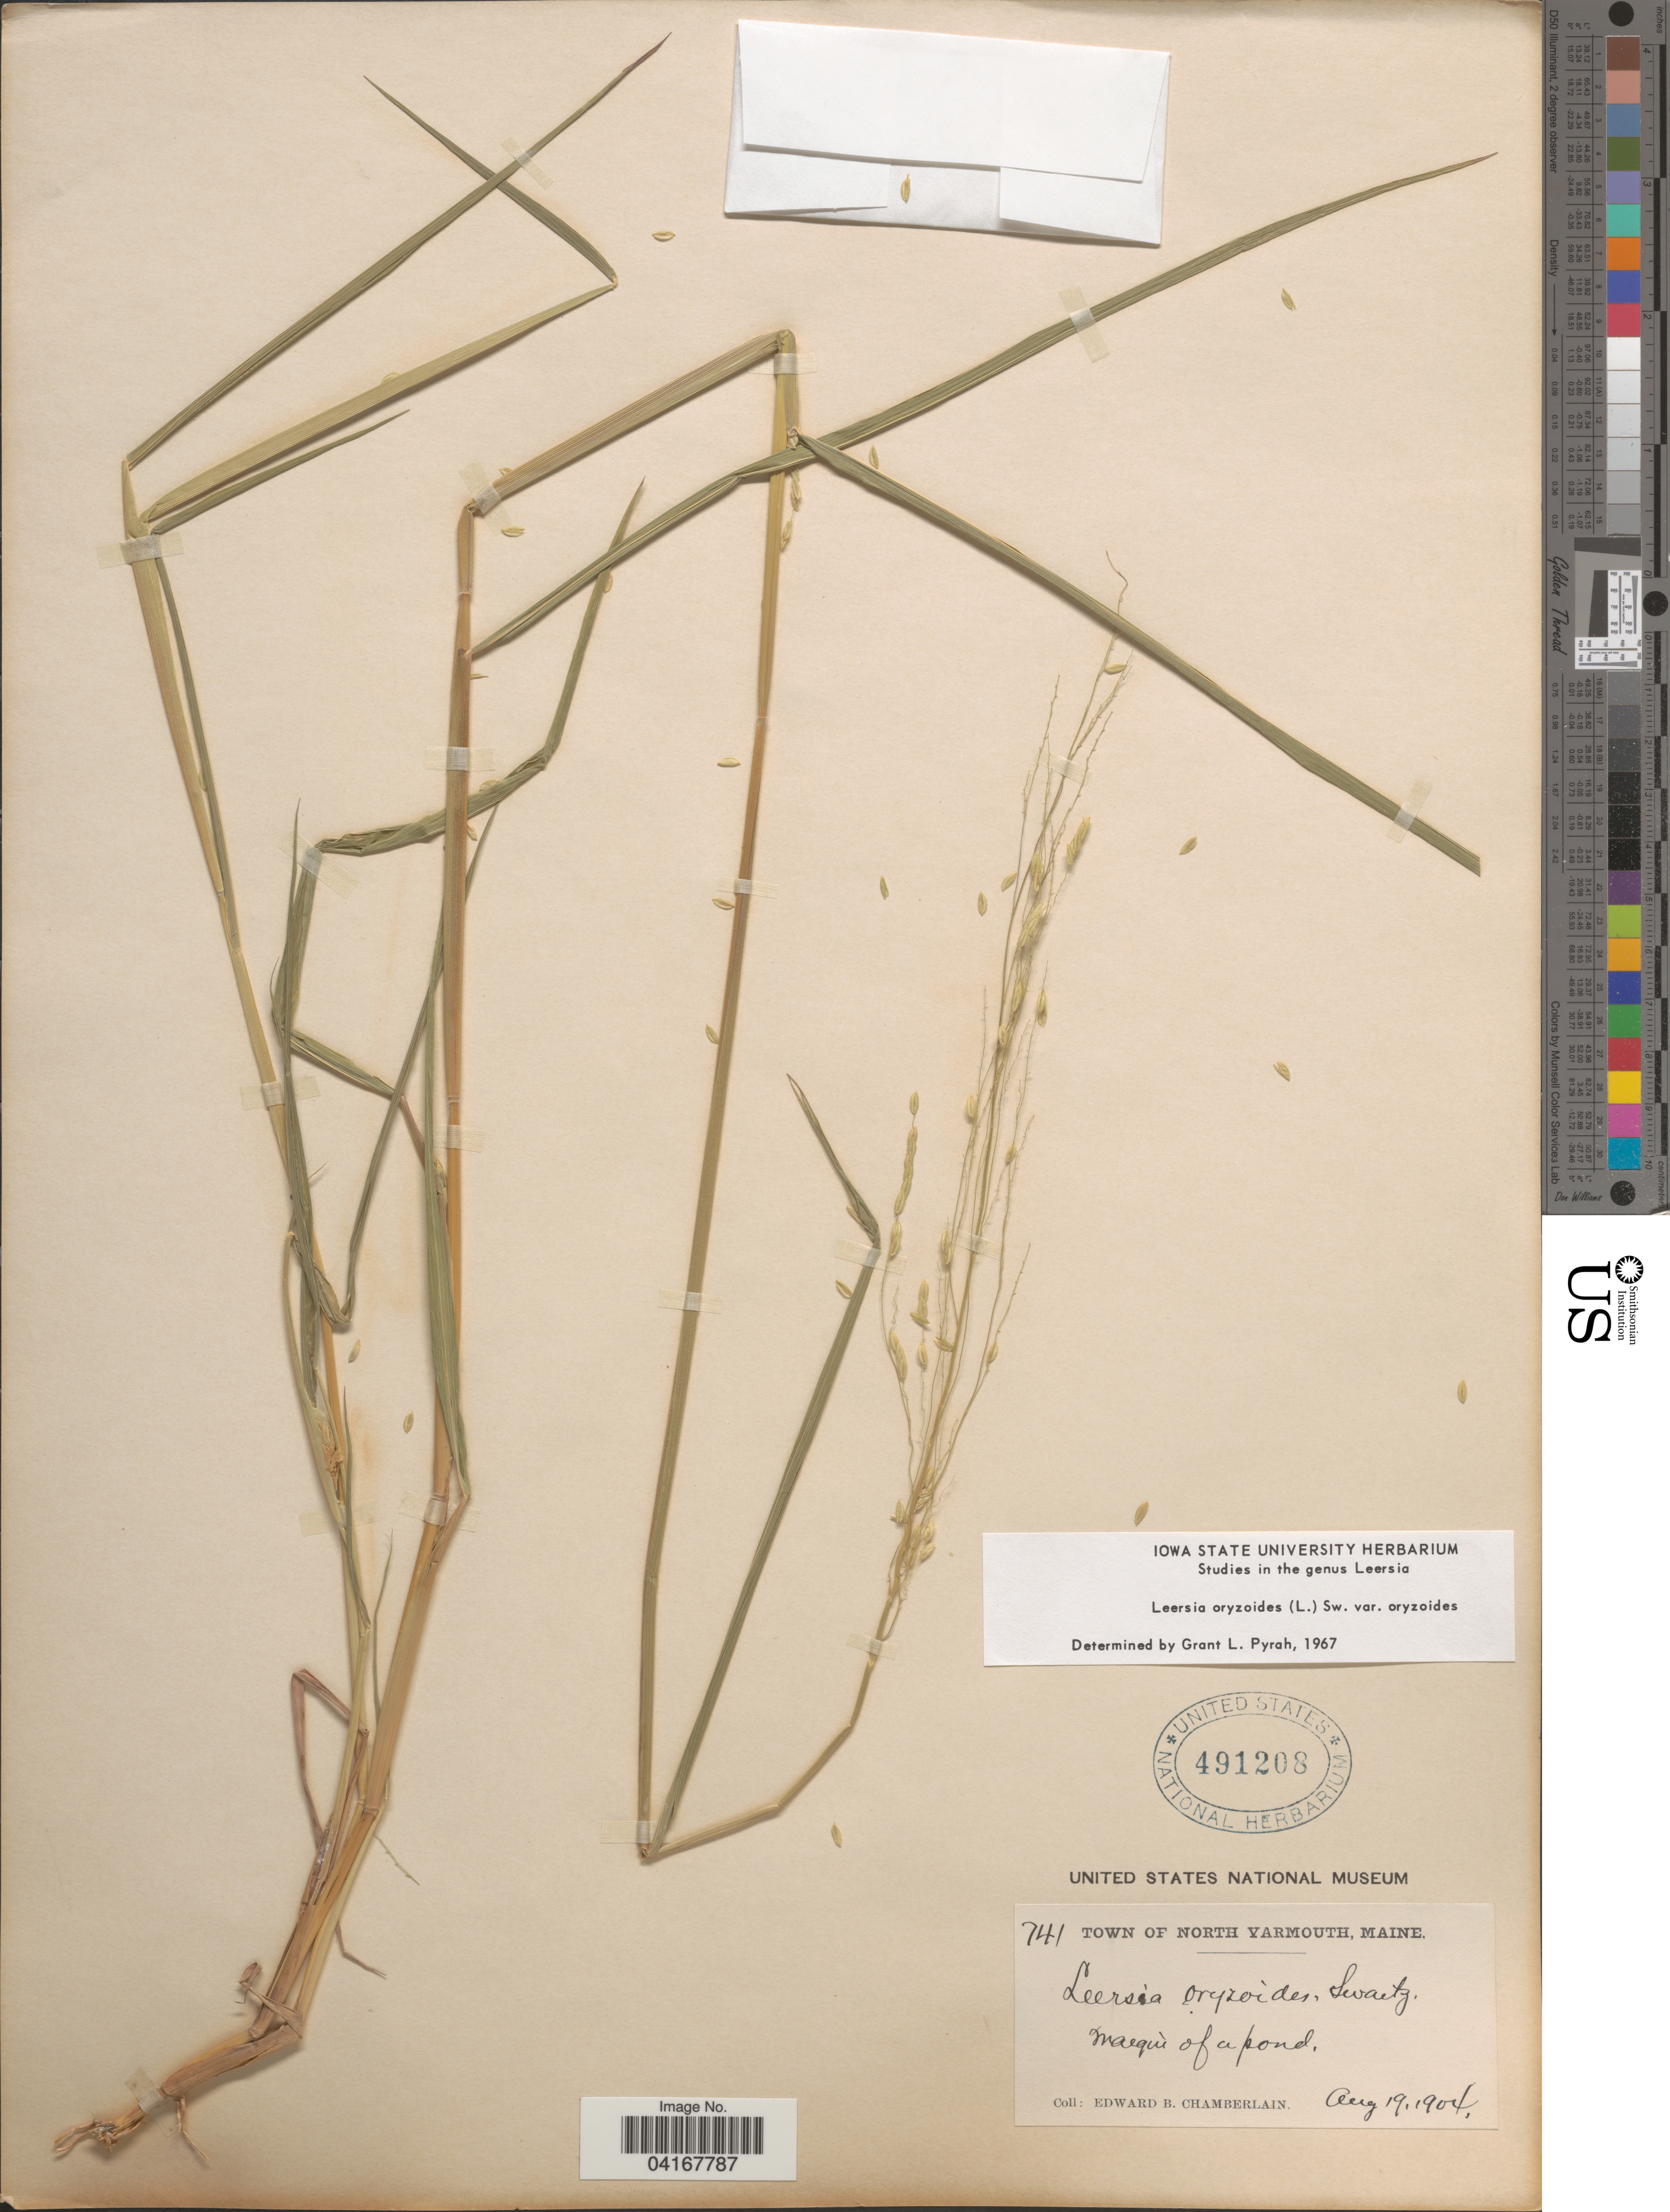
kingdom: Plantae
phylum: Tracheophyta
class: Liliopsida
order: Poales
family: Poaceae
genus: Leersia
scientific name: Leersia oryzoides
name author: (L.) Sw.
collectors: E. Chamberlain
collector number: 741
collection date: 1904-08-19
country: United States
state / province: Maine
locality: Town of North Yarmouth.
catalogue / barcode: US 491208